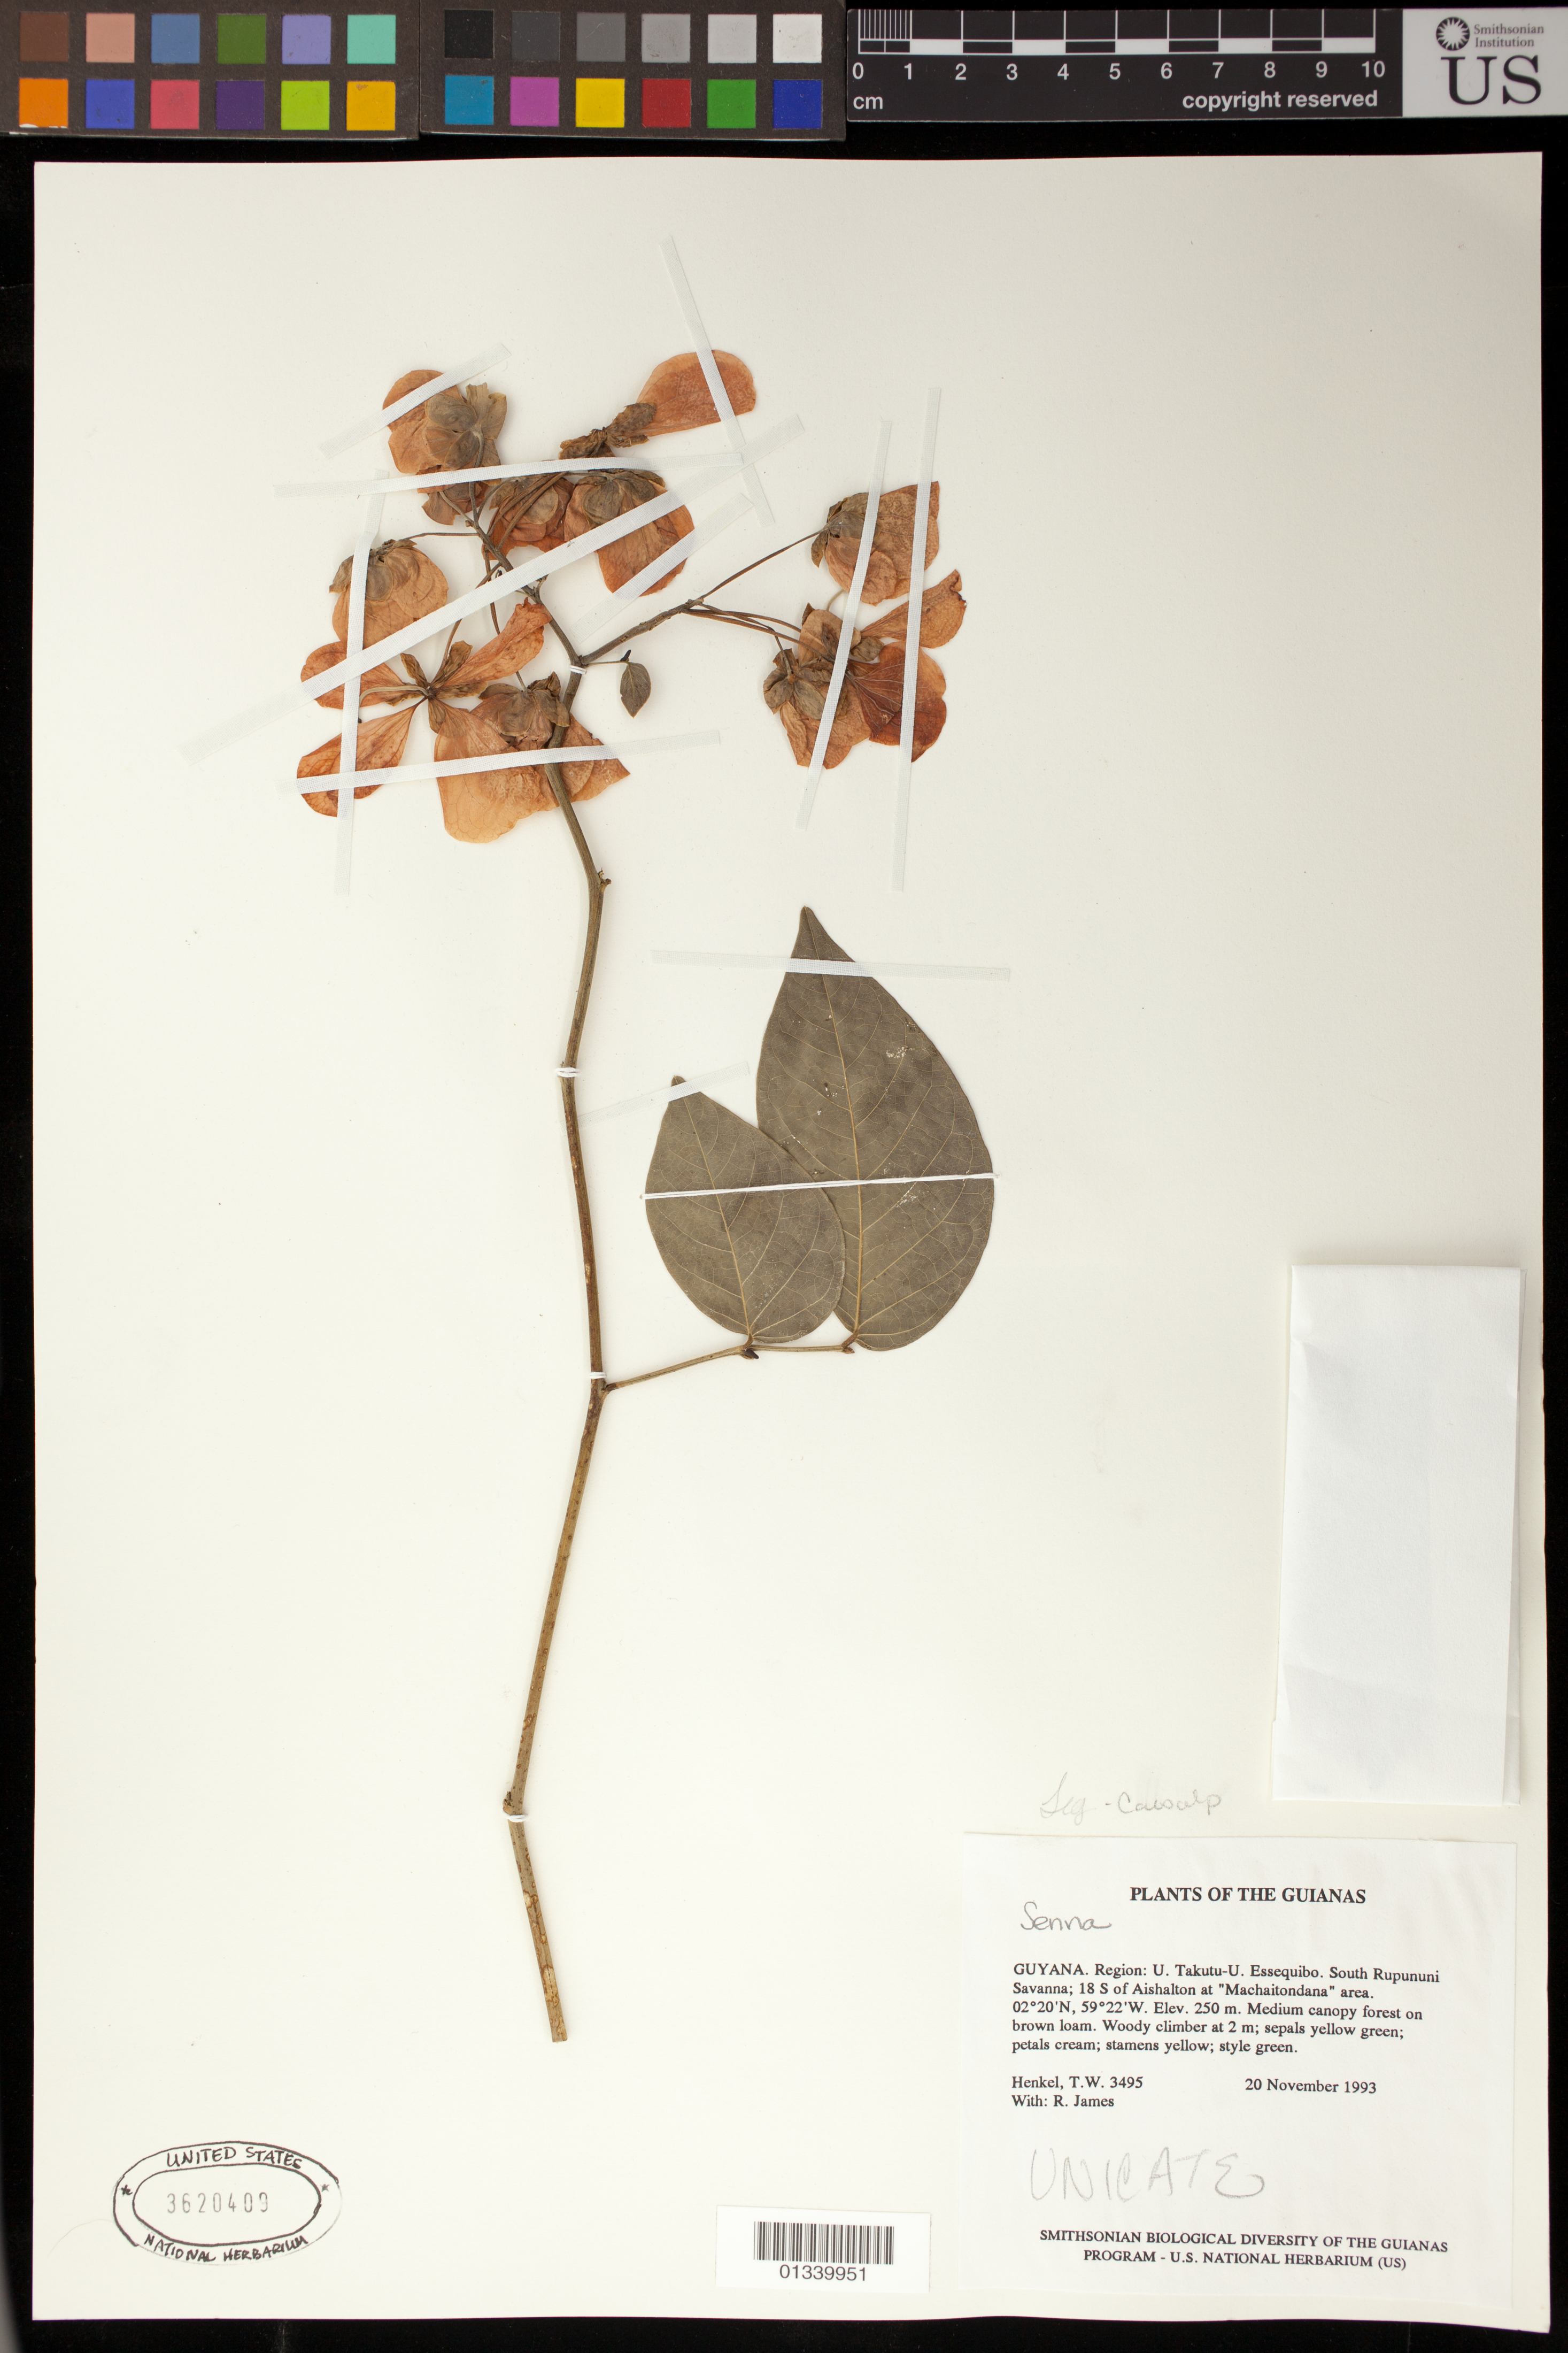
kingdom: Plantae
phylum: Tracheophyta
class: Magnoliopsida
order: Fabales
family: Fabaceae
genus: Senna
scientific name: Senna sp.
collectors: T. Henkel & R. James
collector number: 3495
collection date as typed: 20 November 1993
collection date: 1993-11-20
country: Guyana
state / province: U. Takutu-U. Essequibo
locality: South Rupununi Savanna; 18 S of Aishalton at "Machaitondana" area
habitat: Medium canopy forest on brown loam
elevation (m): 250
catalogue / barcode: US 3620409